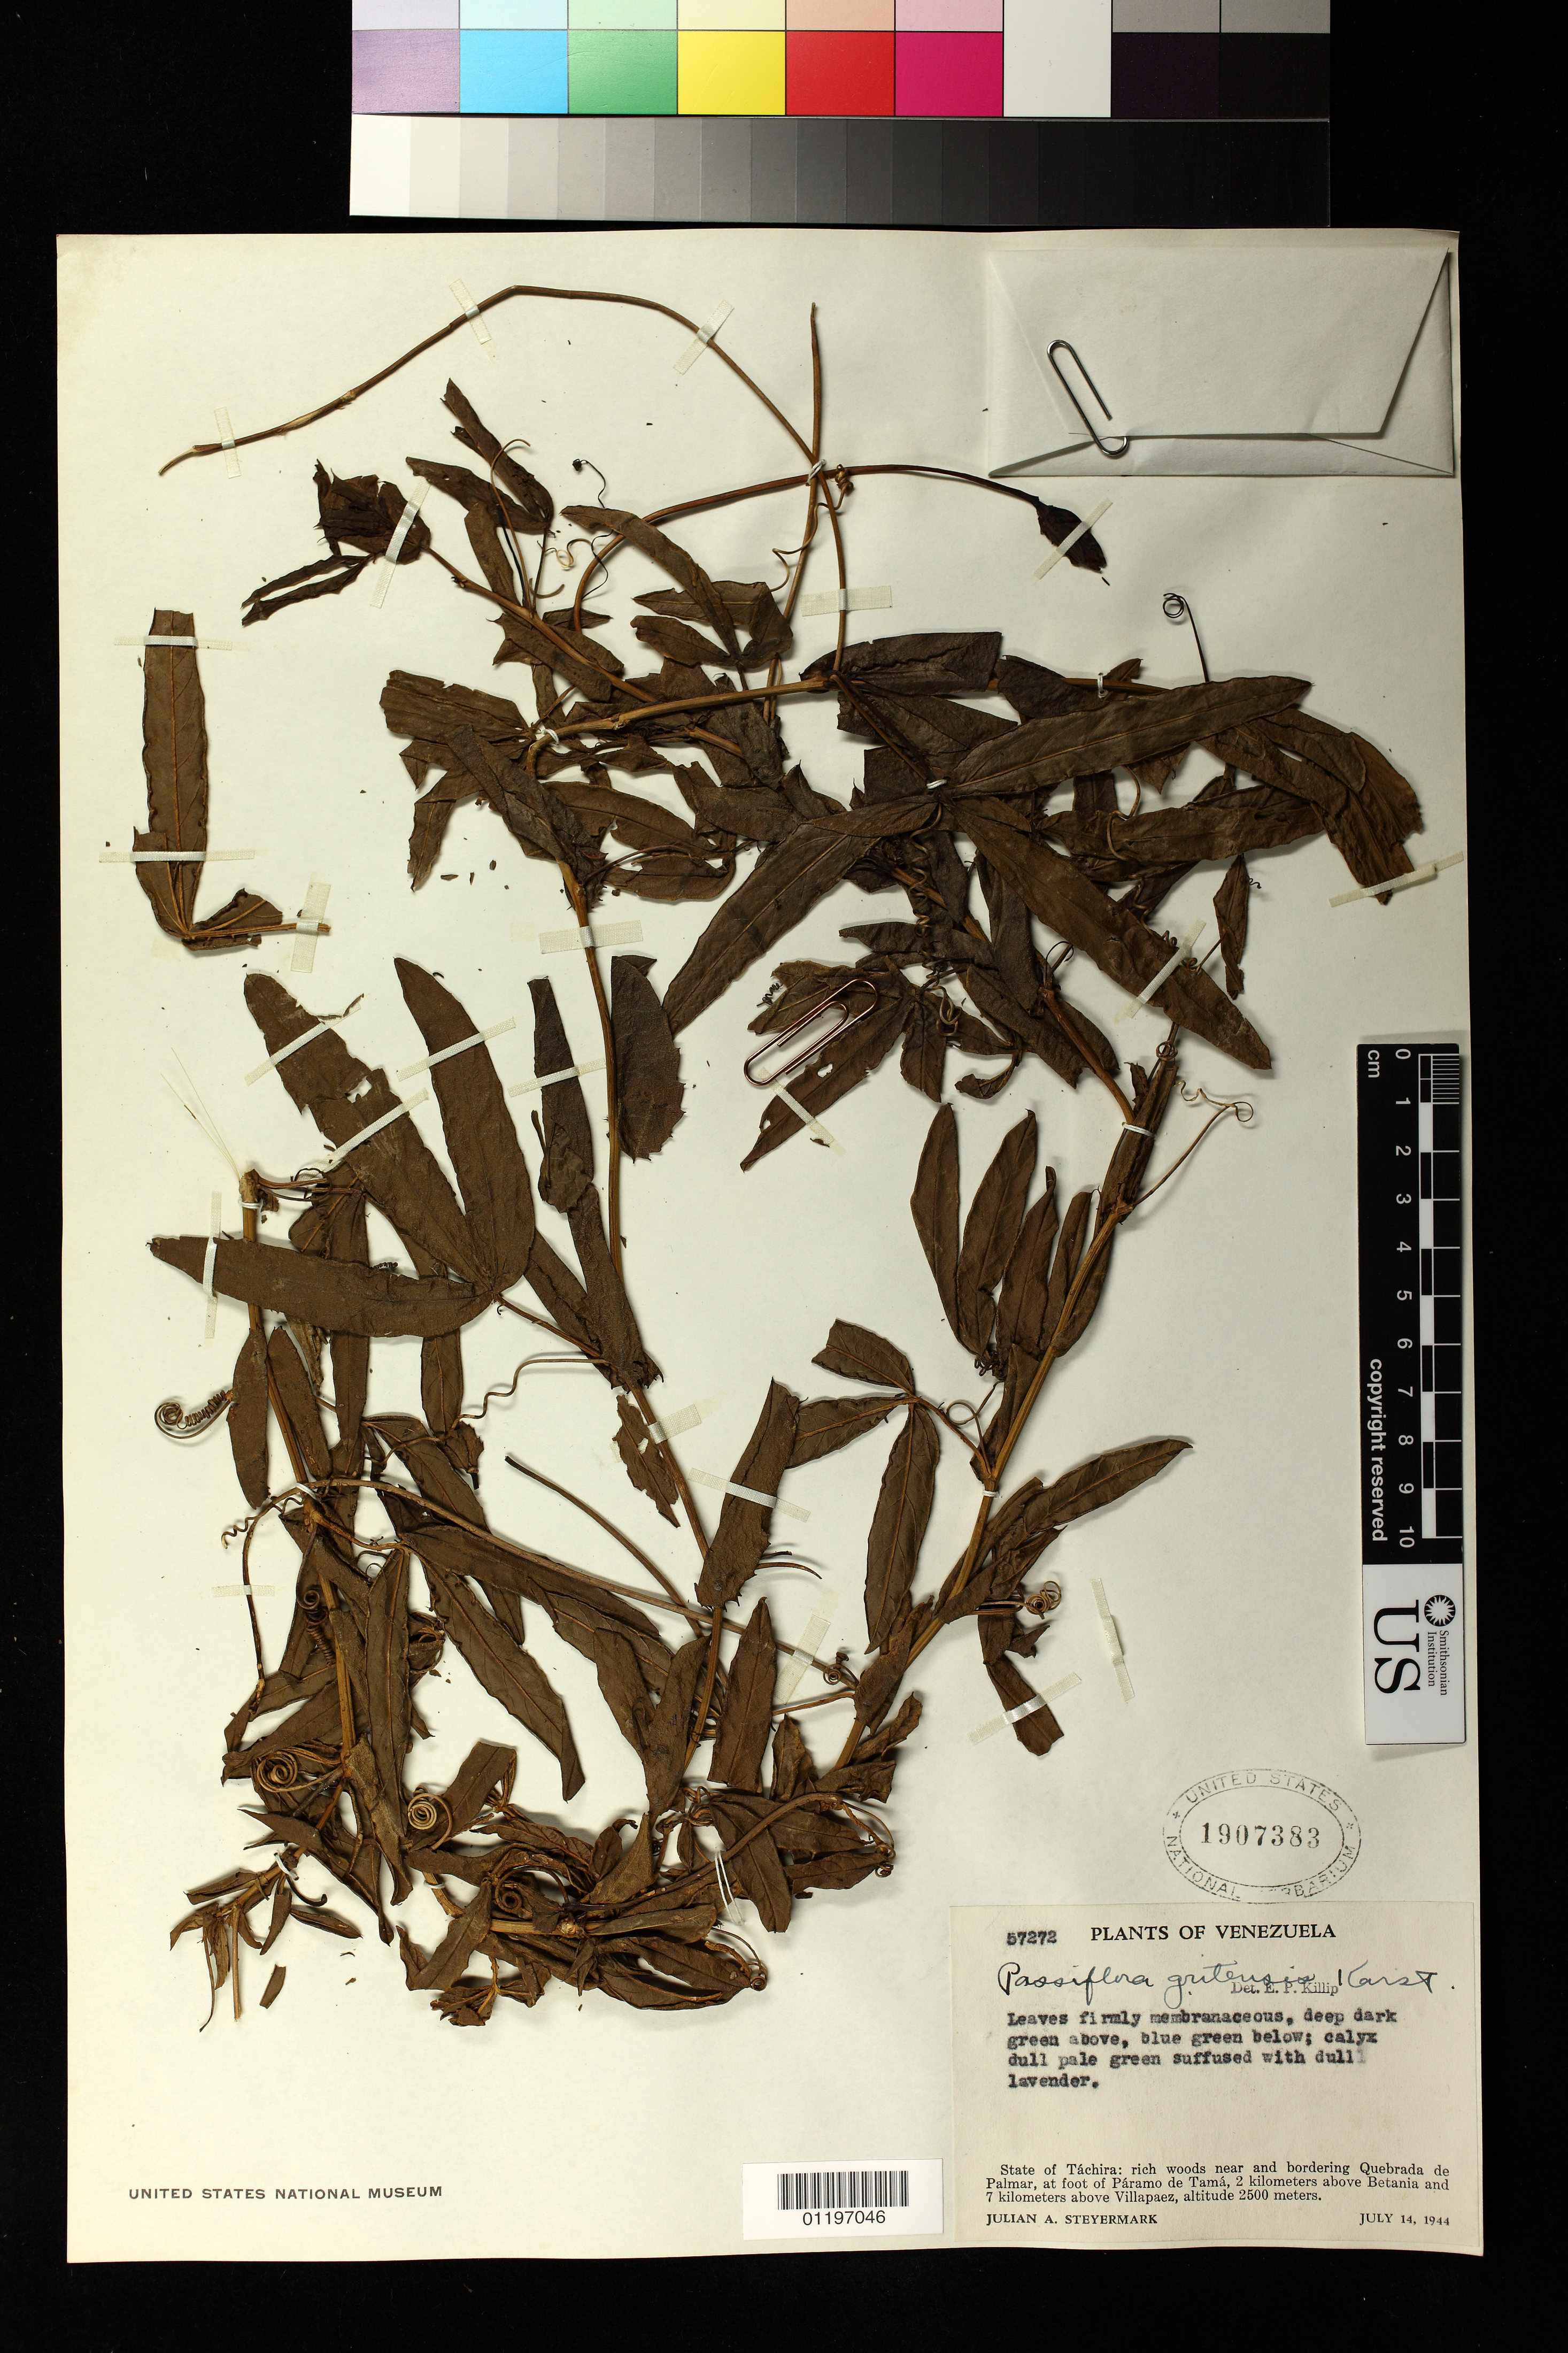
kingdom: Plantae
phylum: Tracheophyta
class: Magnoliopsida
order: Malpighiales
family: Passifloraceae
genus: Passiflora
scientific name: Passiflora gritensis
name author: H. Karst.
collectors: J. Steyermark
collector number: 57272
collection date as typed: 14 Jul 1944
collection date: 1944-07-14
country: Venezuela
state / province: Táchira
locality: State of Táchira: rich woods near and bordering Quebrada de Palmar, at foot of Páramo de Tamá, 2 kilometers above Betania and 7 kilometers above Villapaez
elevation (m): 2500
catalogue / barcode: US 1907383